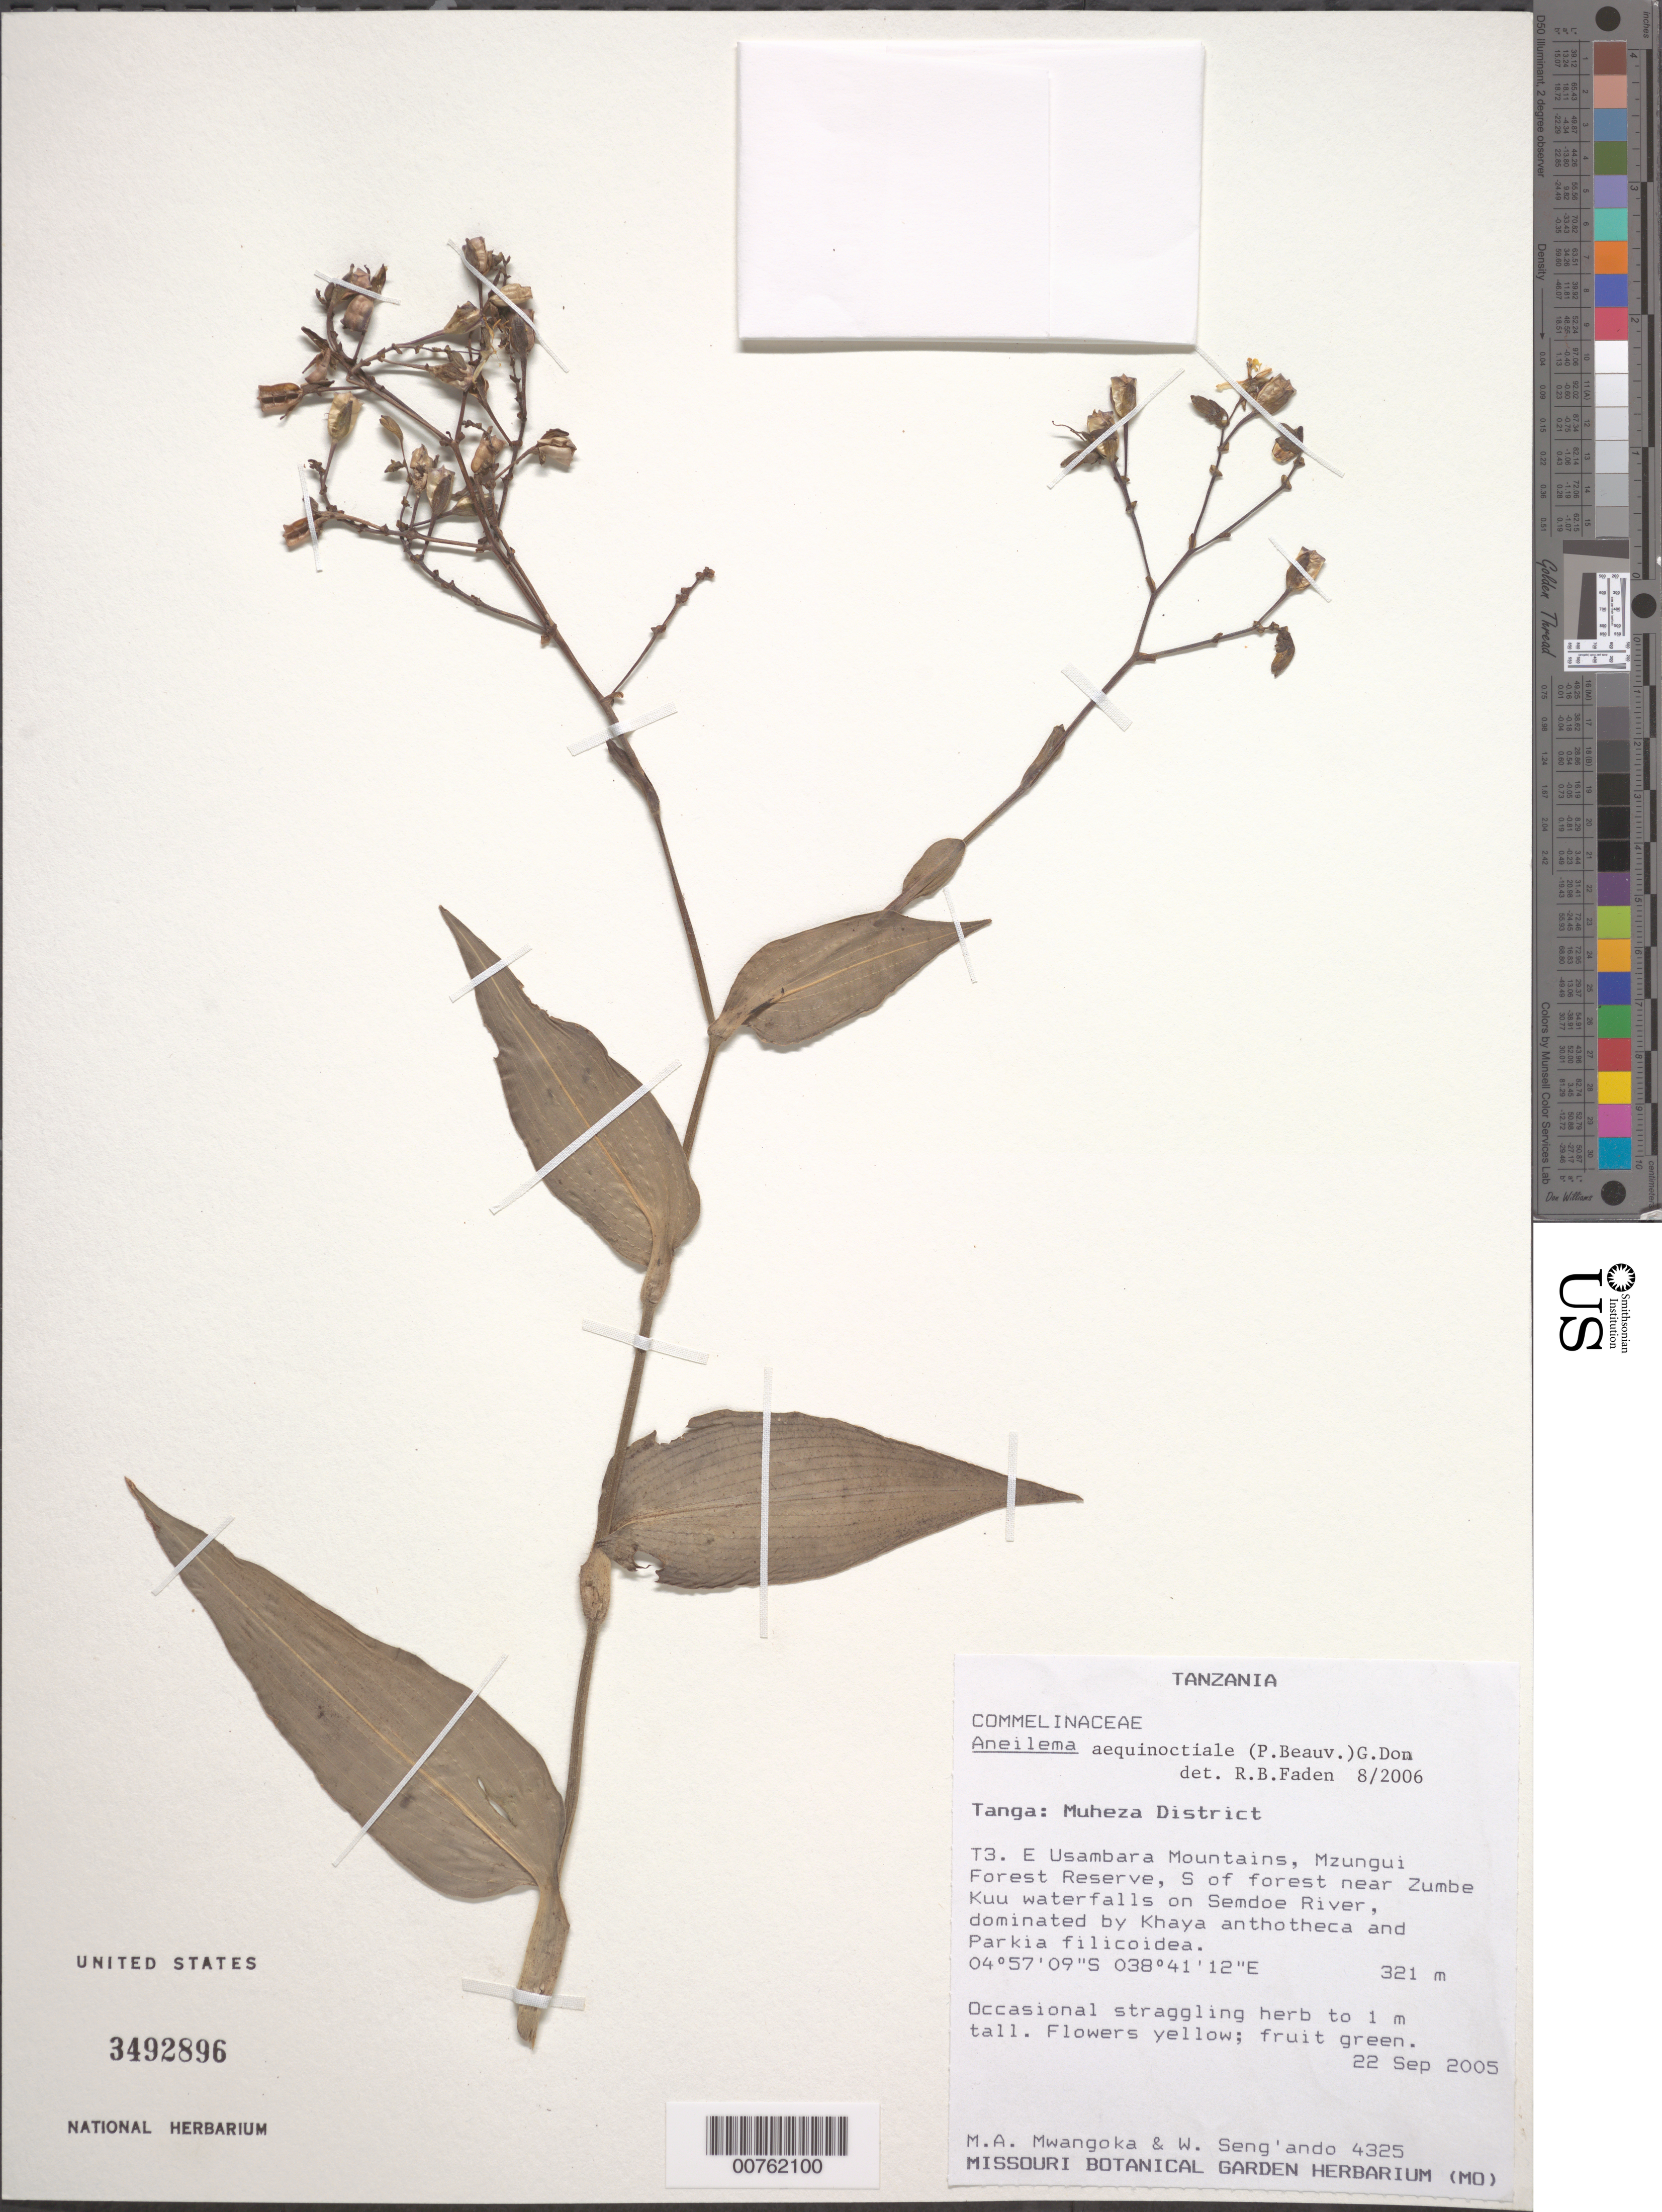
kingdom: Plantae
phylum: Tracheophyta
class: Liliopsida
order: Commelinales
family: Commelinaceae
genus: Aneilema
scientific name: Aneilema aequinoctiale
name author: (P. Beauv.) Loudon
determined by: Faden, Robert B., (US), Smithsonian Institution - National Museum of Natural History (UNITED STATES)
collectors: M. A. Mwangoka & W. Seng'ando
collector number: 4325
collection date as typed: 22 Sep 2005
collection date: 2005-09-22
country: Tanzania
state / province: Tanga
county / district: Muheza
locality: T3. E Usambara Mountains, Mzungui Forest Reserve, S of forest near Zumbe Kuu waterfalls on Semdoe River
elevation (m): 321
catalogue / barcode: US 3492896